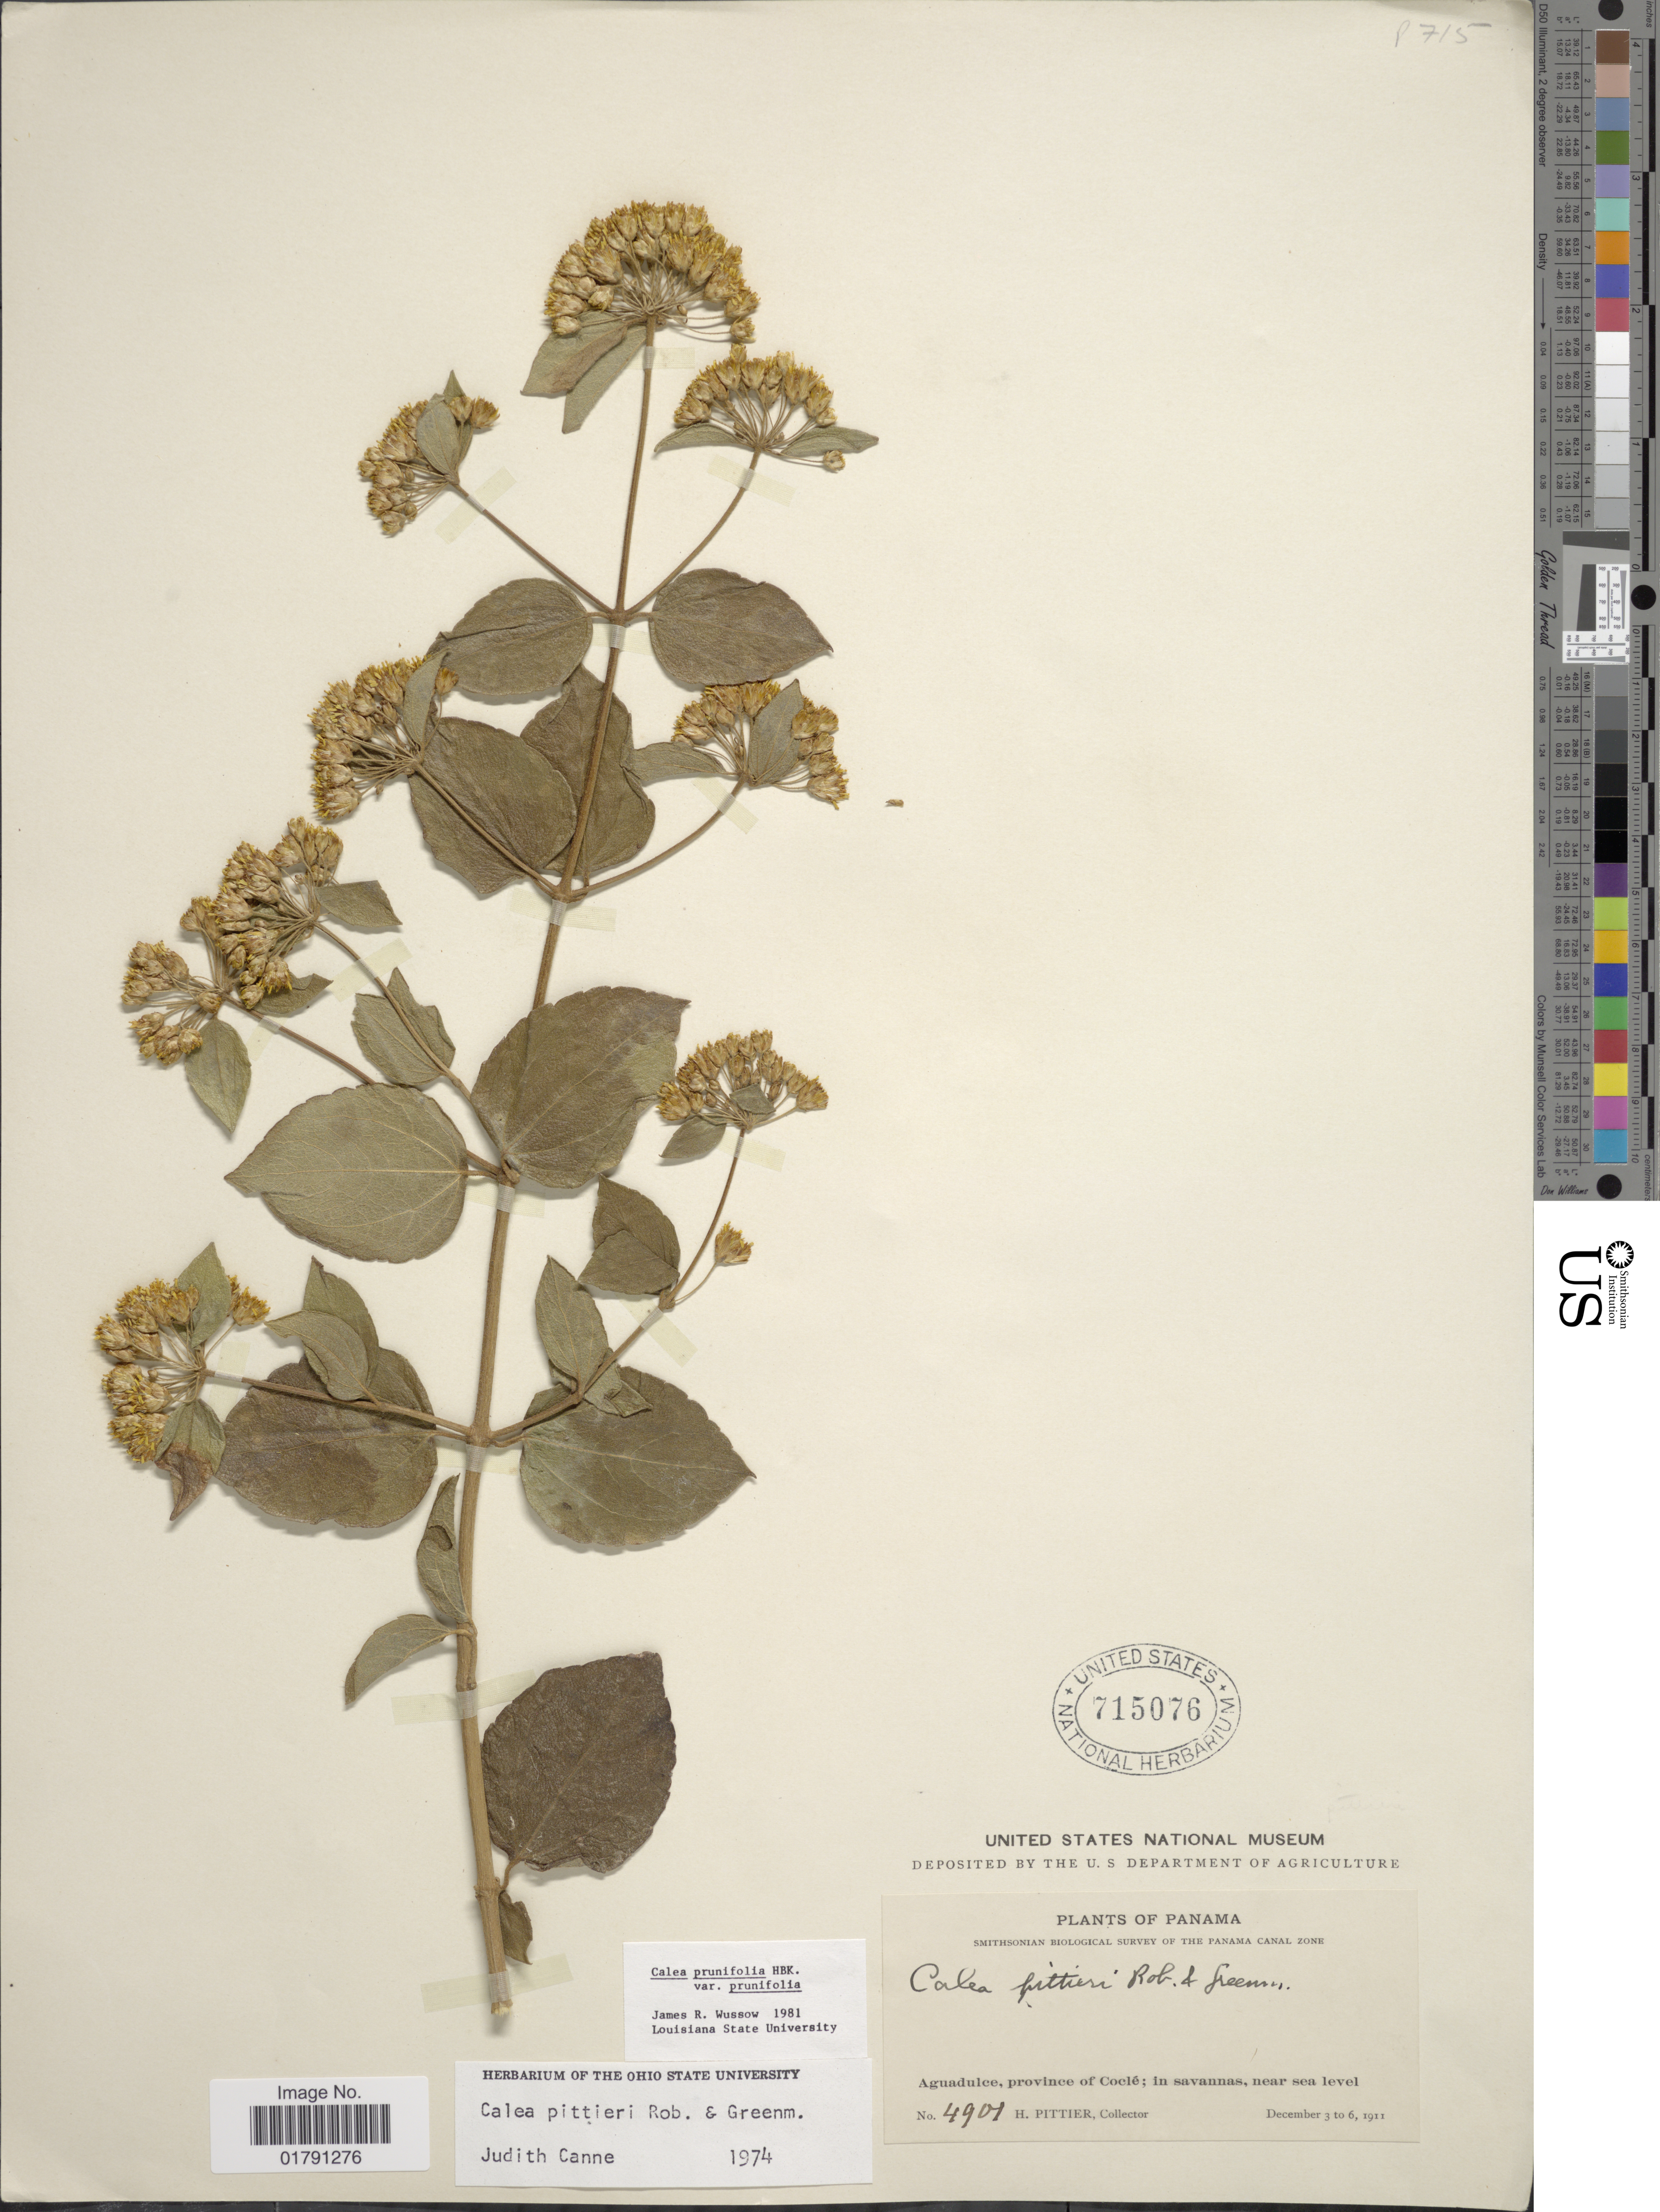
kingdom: Plantae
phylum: Tracheophyta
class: Magnoliopsida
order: Asterales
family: Asteraceae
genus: Calea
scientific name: Calea prunifolia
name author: Kunth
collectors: H. F. Pittier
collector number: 4901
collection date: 1911-12-03/1911-12-06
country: Panama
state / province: Coclé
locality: Aguadulce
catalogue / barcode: US 715076